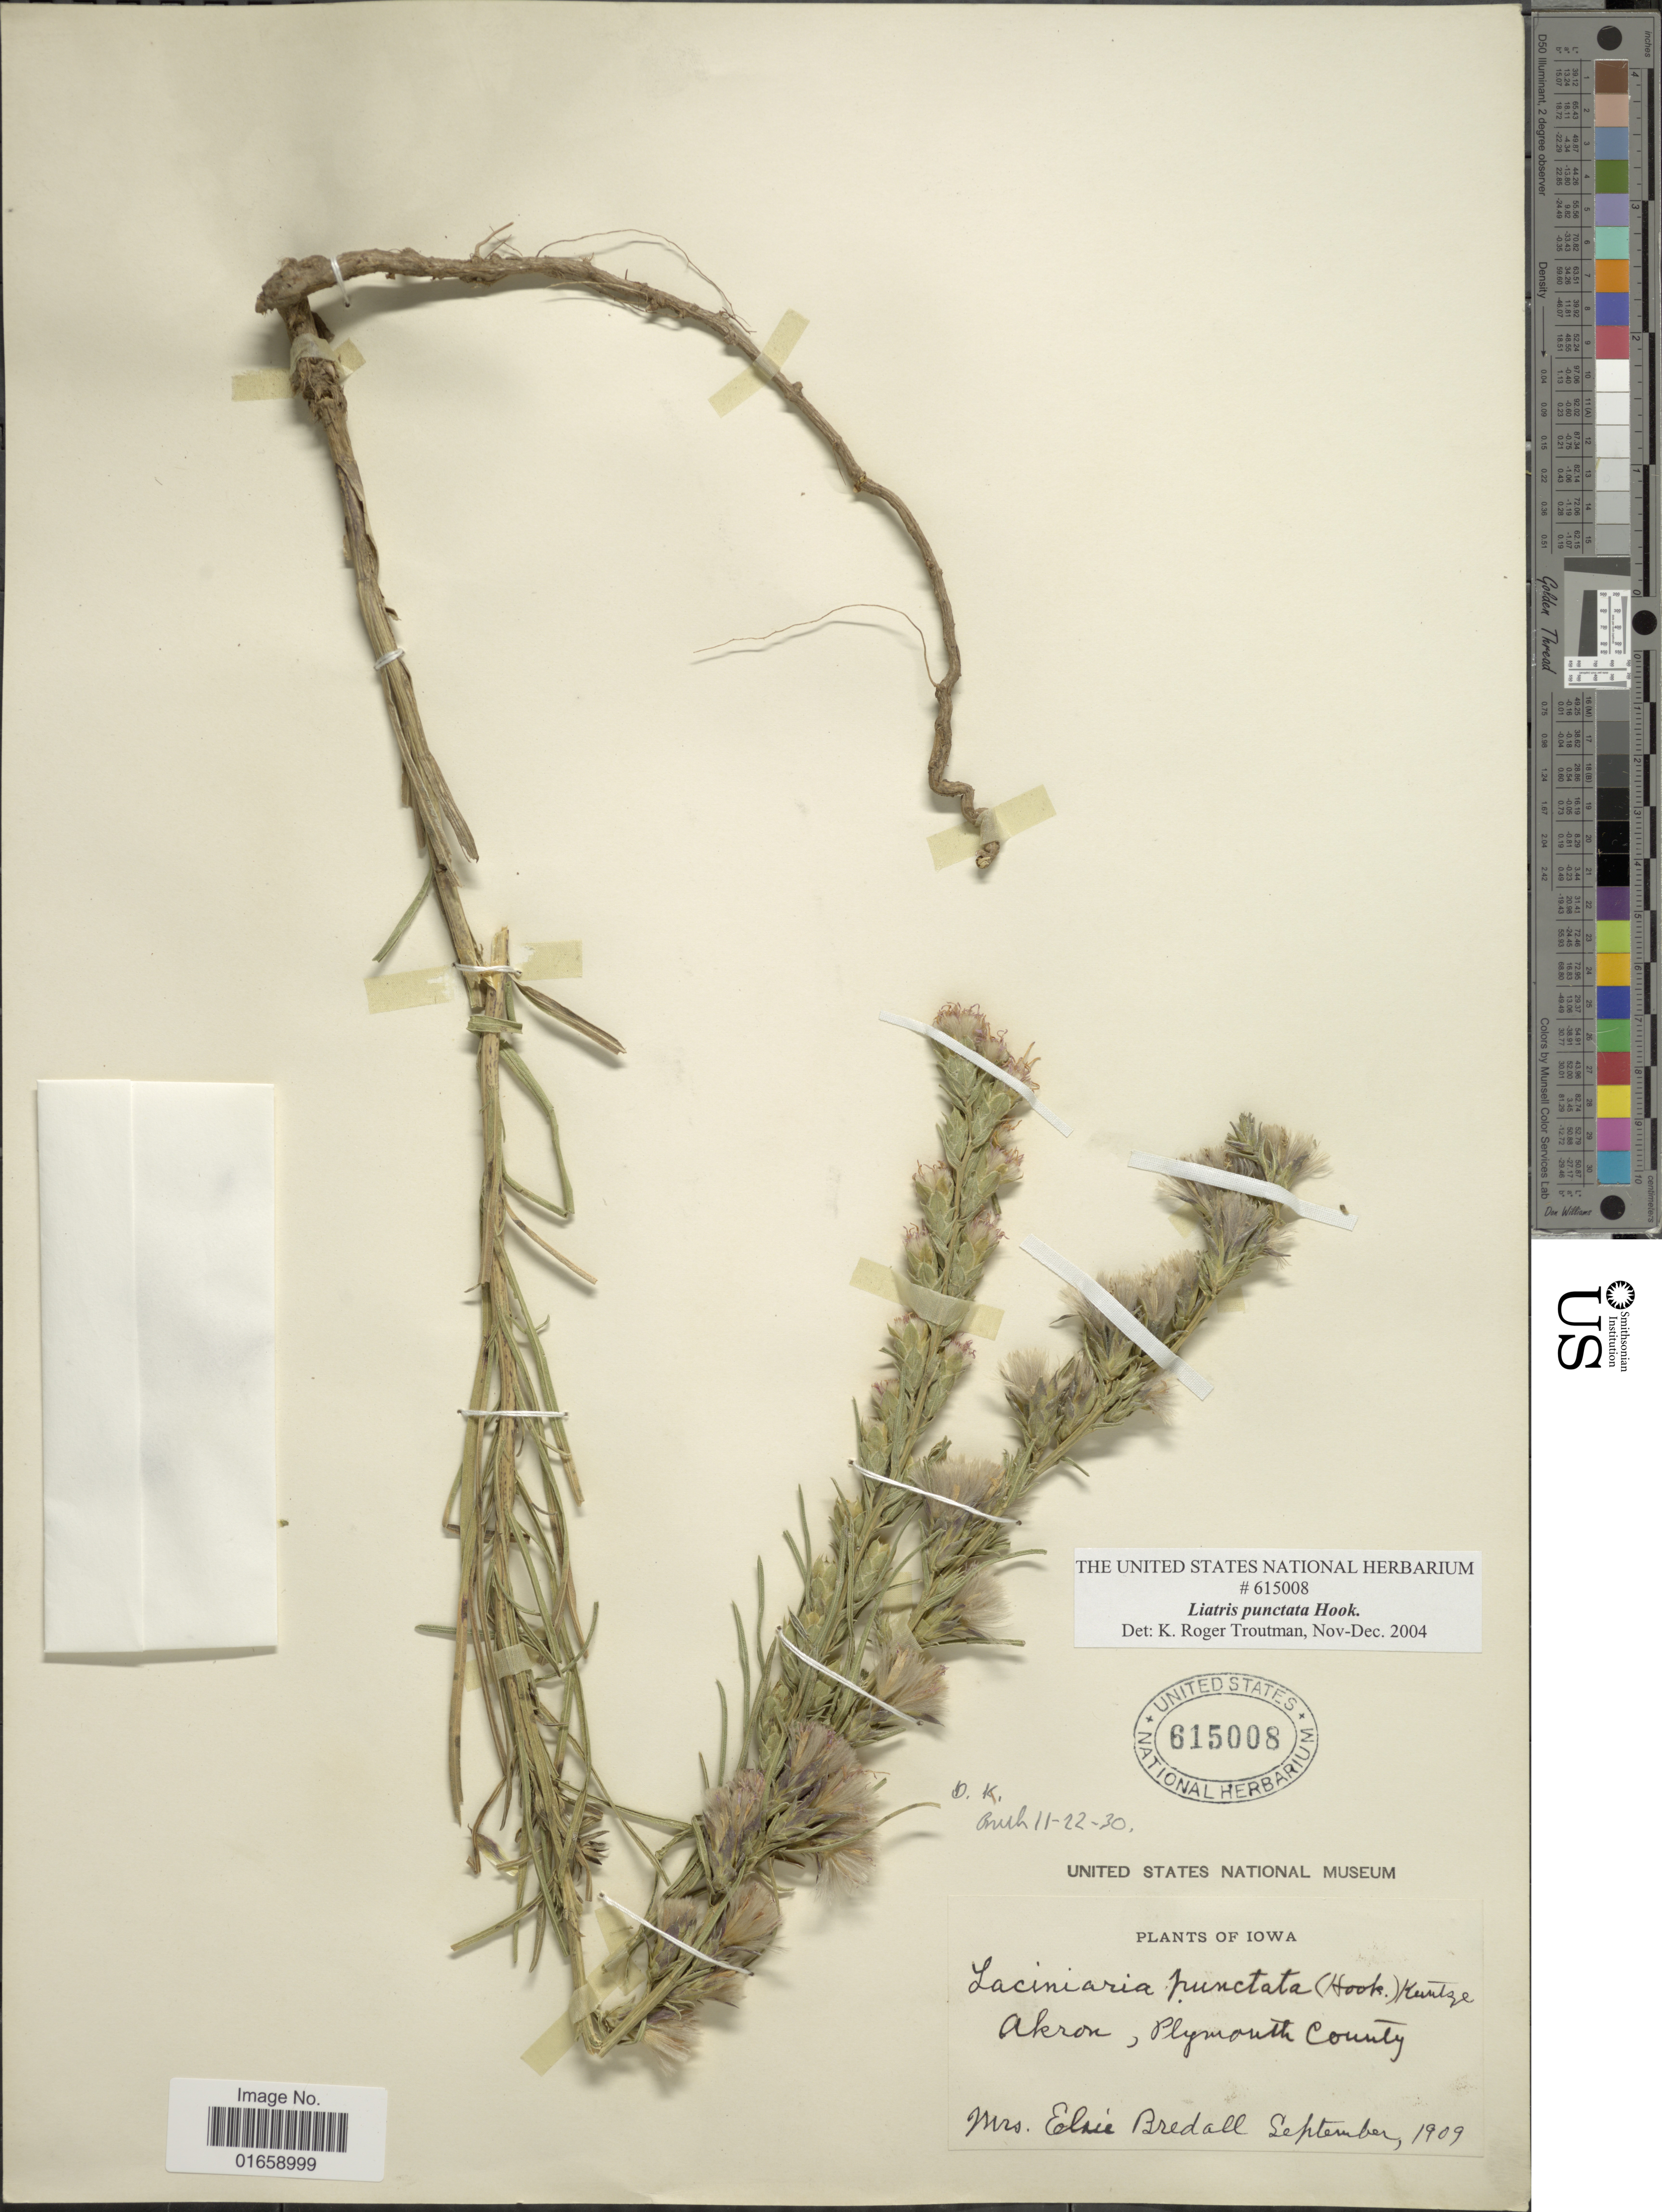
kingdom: Plantae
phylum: Tracheophyta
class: Magnoliopsida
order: Asterales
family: Asteraceae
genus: Liatris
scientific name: Liatris punctata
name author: Hook.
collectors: Mrs. E. Bredall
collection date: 1909-09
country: United States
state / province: Iowa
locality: Akron, Plymouth County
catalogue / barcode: US 615008